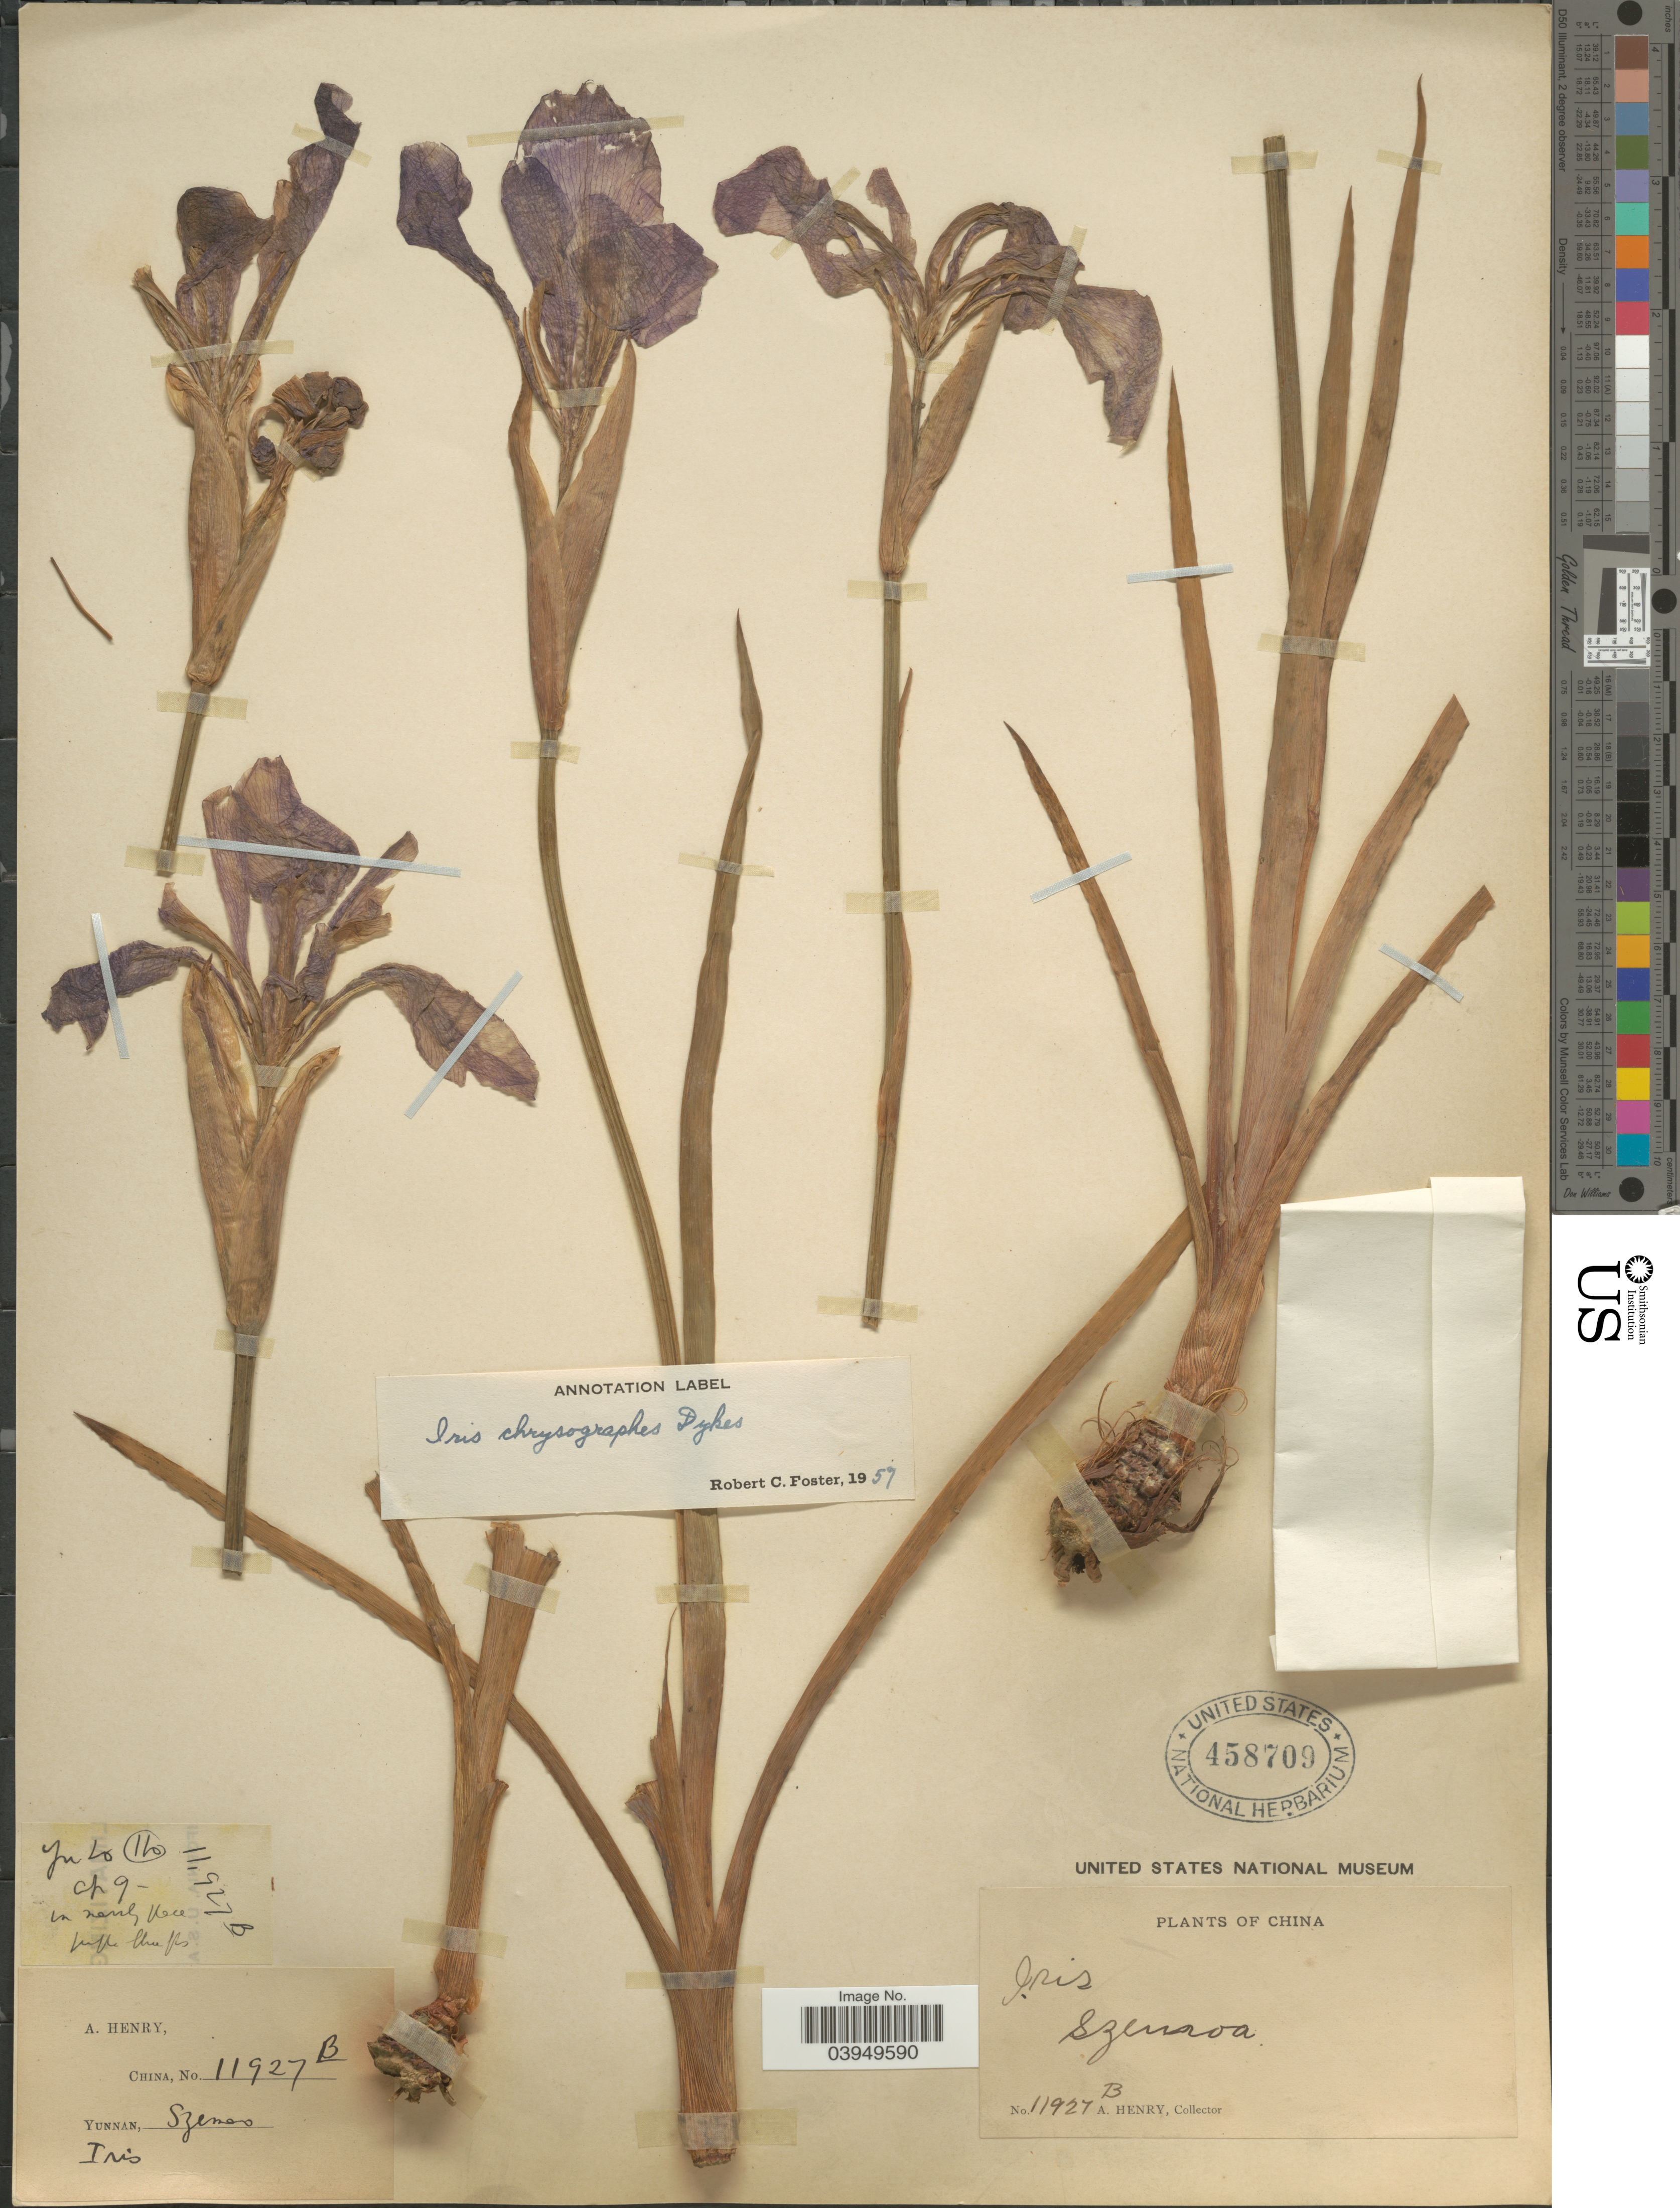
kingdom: Plantae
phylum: Tracheophyta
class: Liliopsida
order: Asparagales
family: Iridaceae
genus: Iris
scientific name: Iris chrysographes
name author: Dykes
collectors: A. Henry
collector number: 11927 B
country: China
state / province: Yunnan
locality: Szemoa.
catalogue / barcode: US 458709